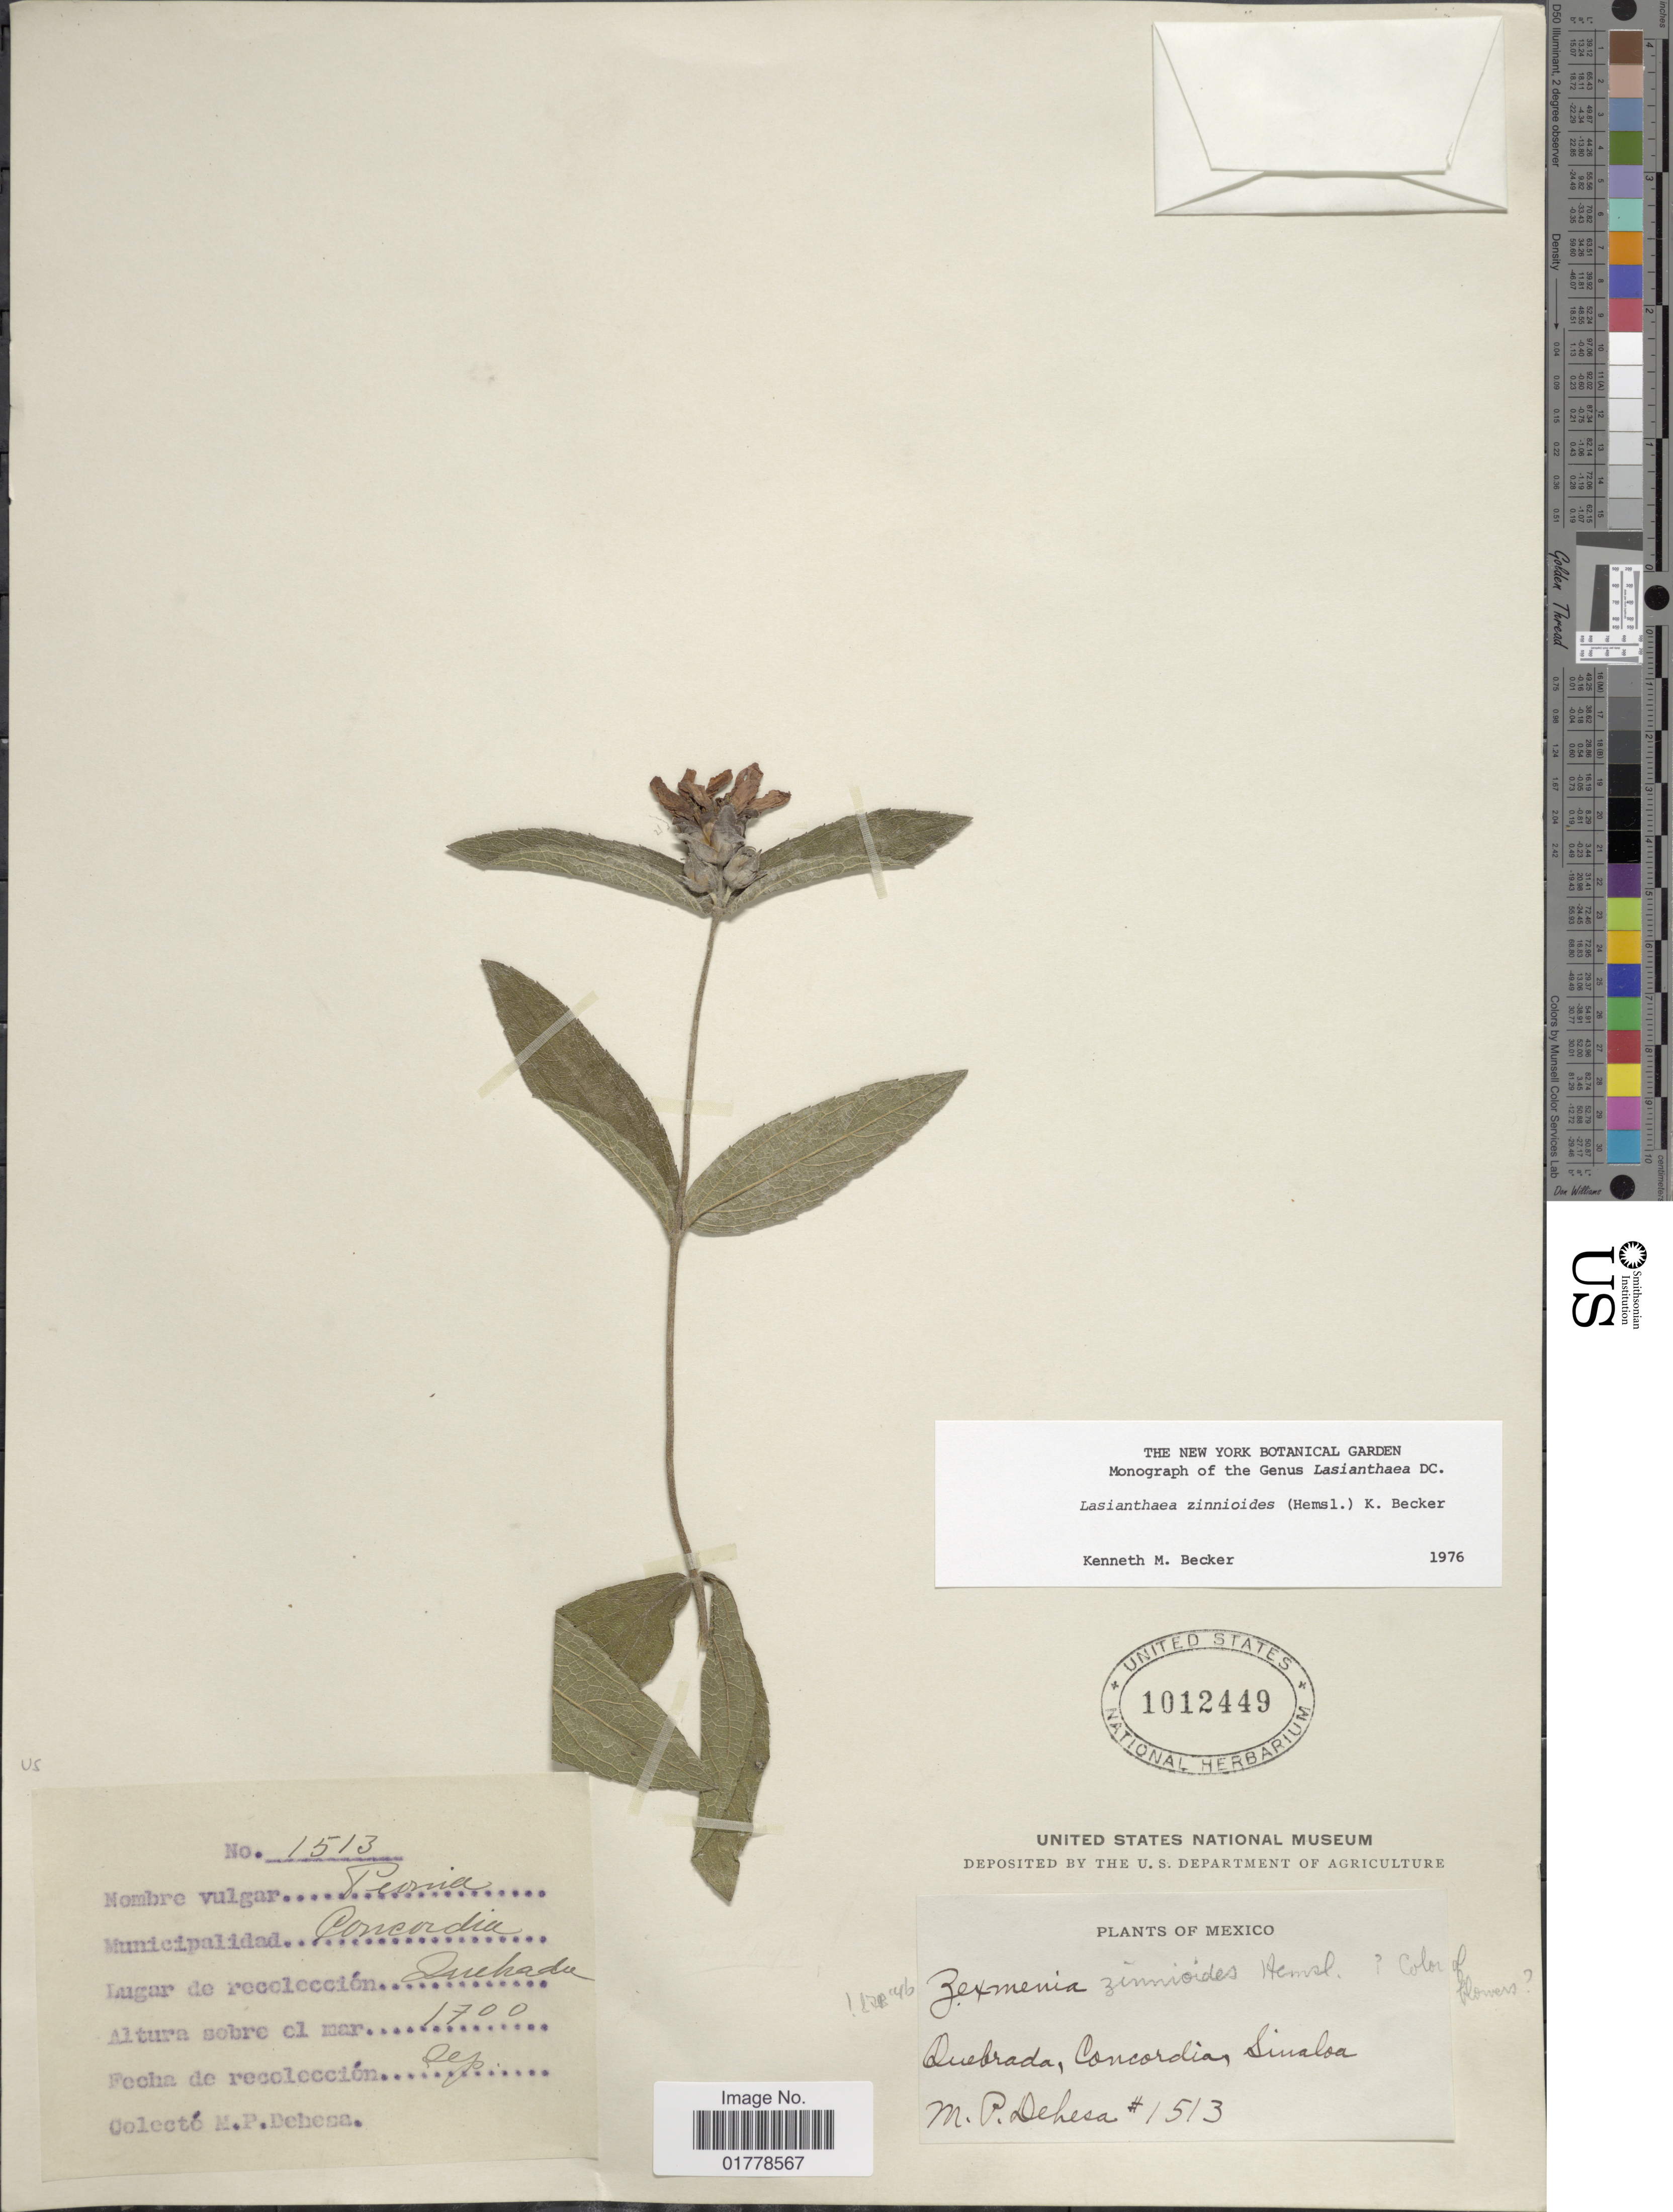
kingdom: Plantae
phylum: Tracheophyta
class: Magnoliopsida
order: Asterales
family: Asteraceae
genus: Lasianthaea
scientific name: Lasianthaea zinnioides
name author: Hemsl. & K. Becker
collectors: M. Dehesa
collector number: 1513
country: Mexico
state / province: Sinaloa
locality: Quebrada, Concordia, Sinaloa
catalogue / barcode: US 1012449